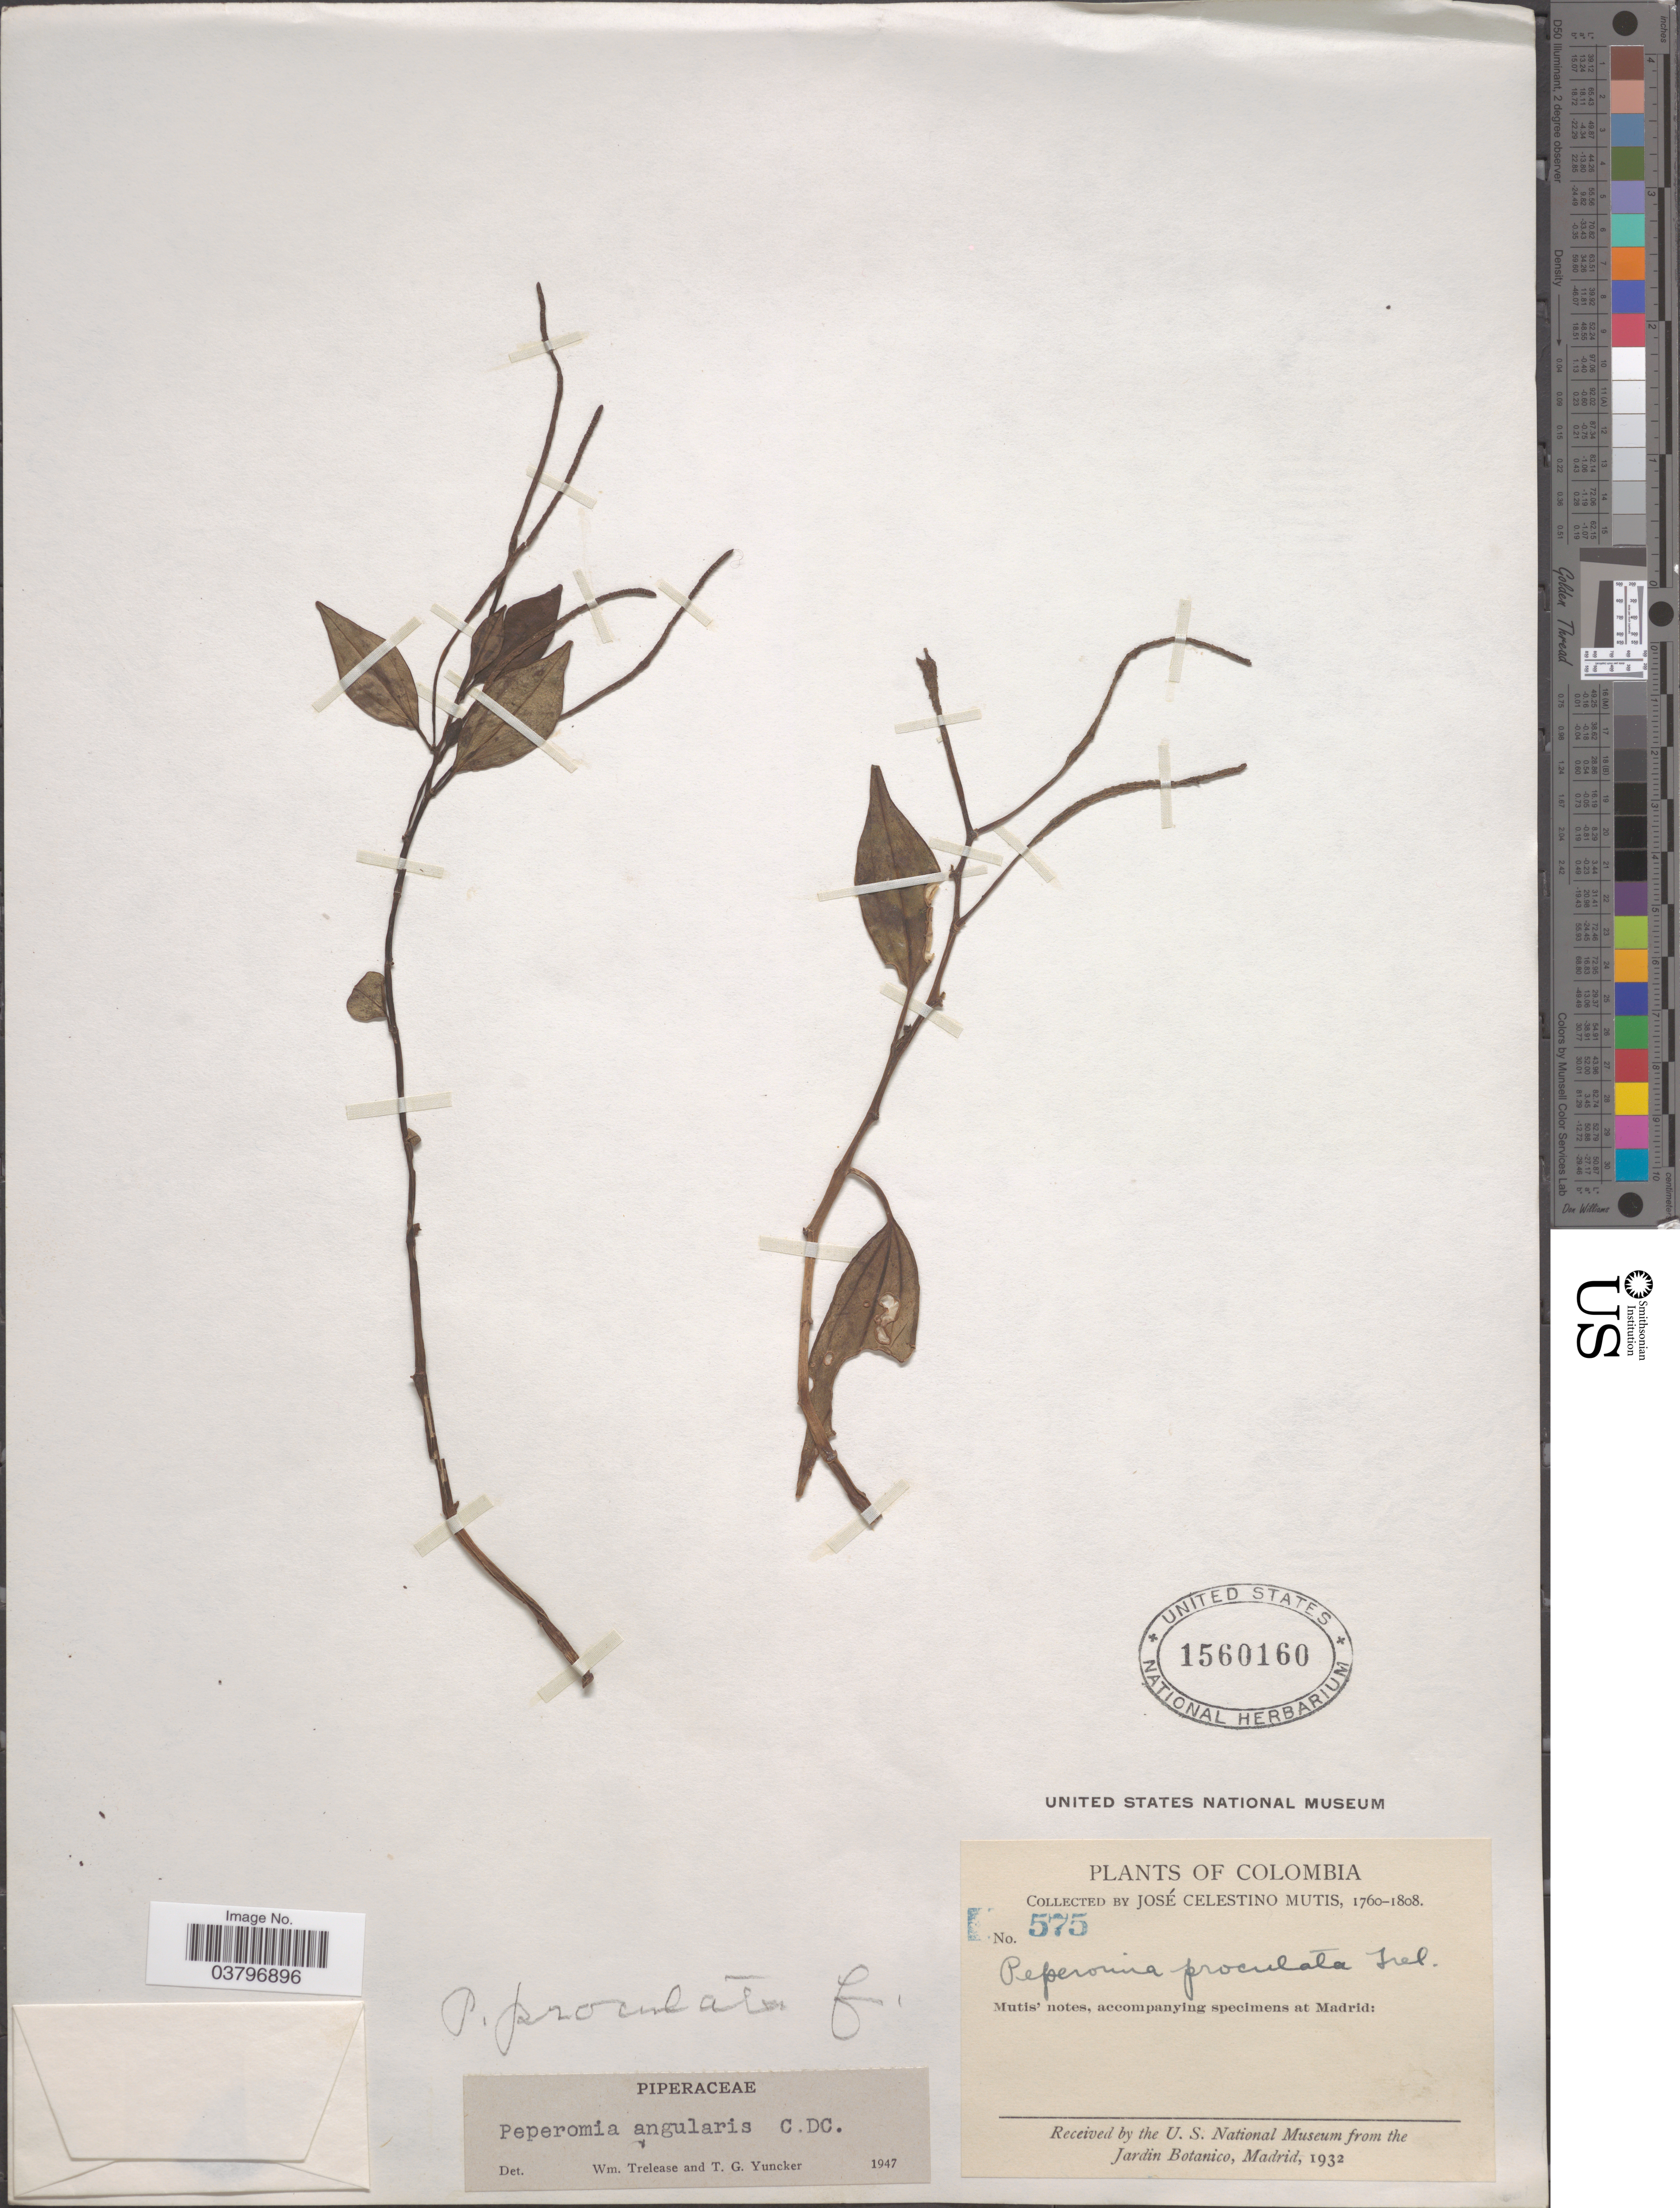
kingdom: Plantae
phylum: Tracheophyta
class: Magnoliopsida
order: Piperales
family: Piperaceae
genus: Peperomia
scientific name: Peperomia angularis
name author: C. DC.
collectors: J. C. B. Mutis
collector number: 575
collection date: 1760/1808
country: Colombia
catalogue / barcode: US 1560160